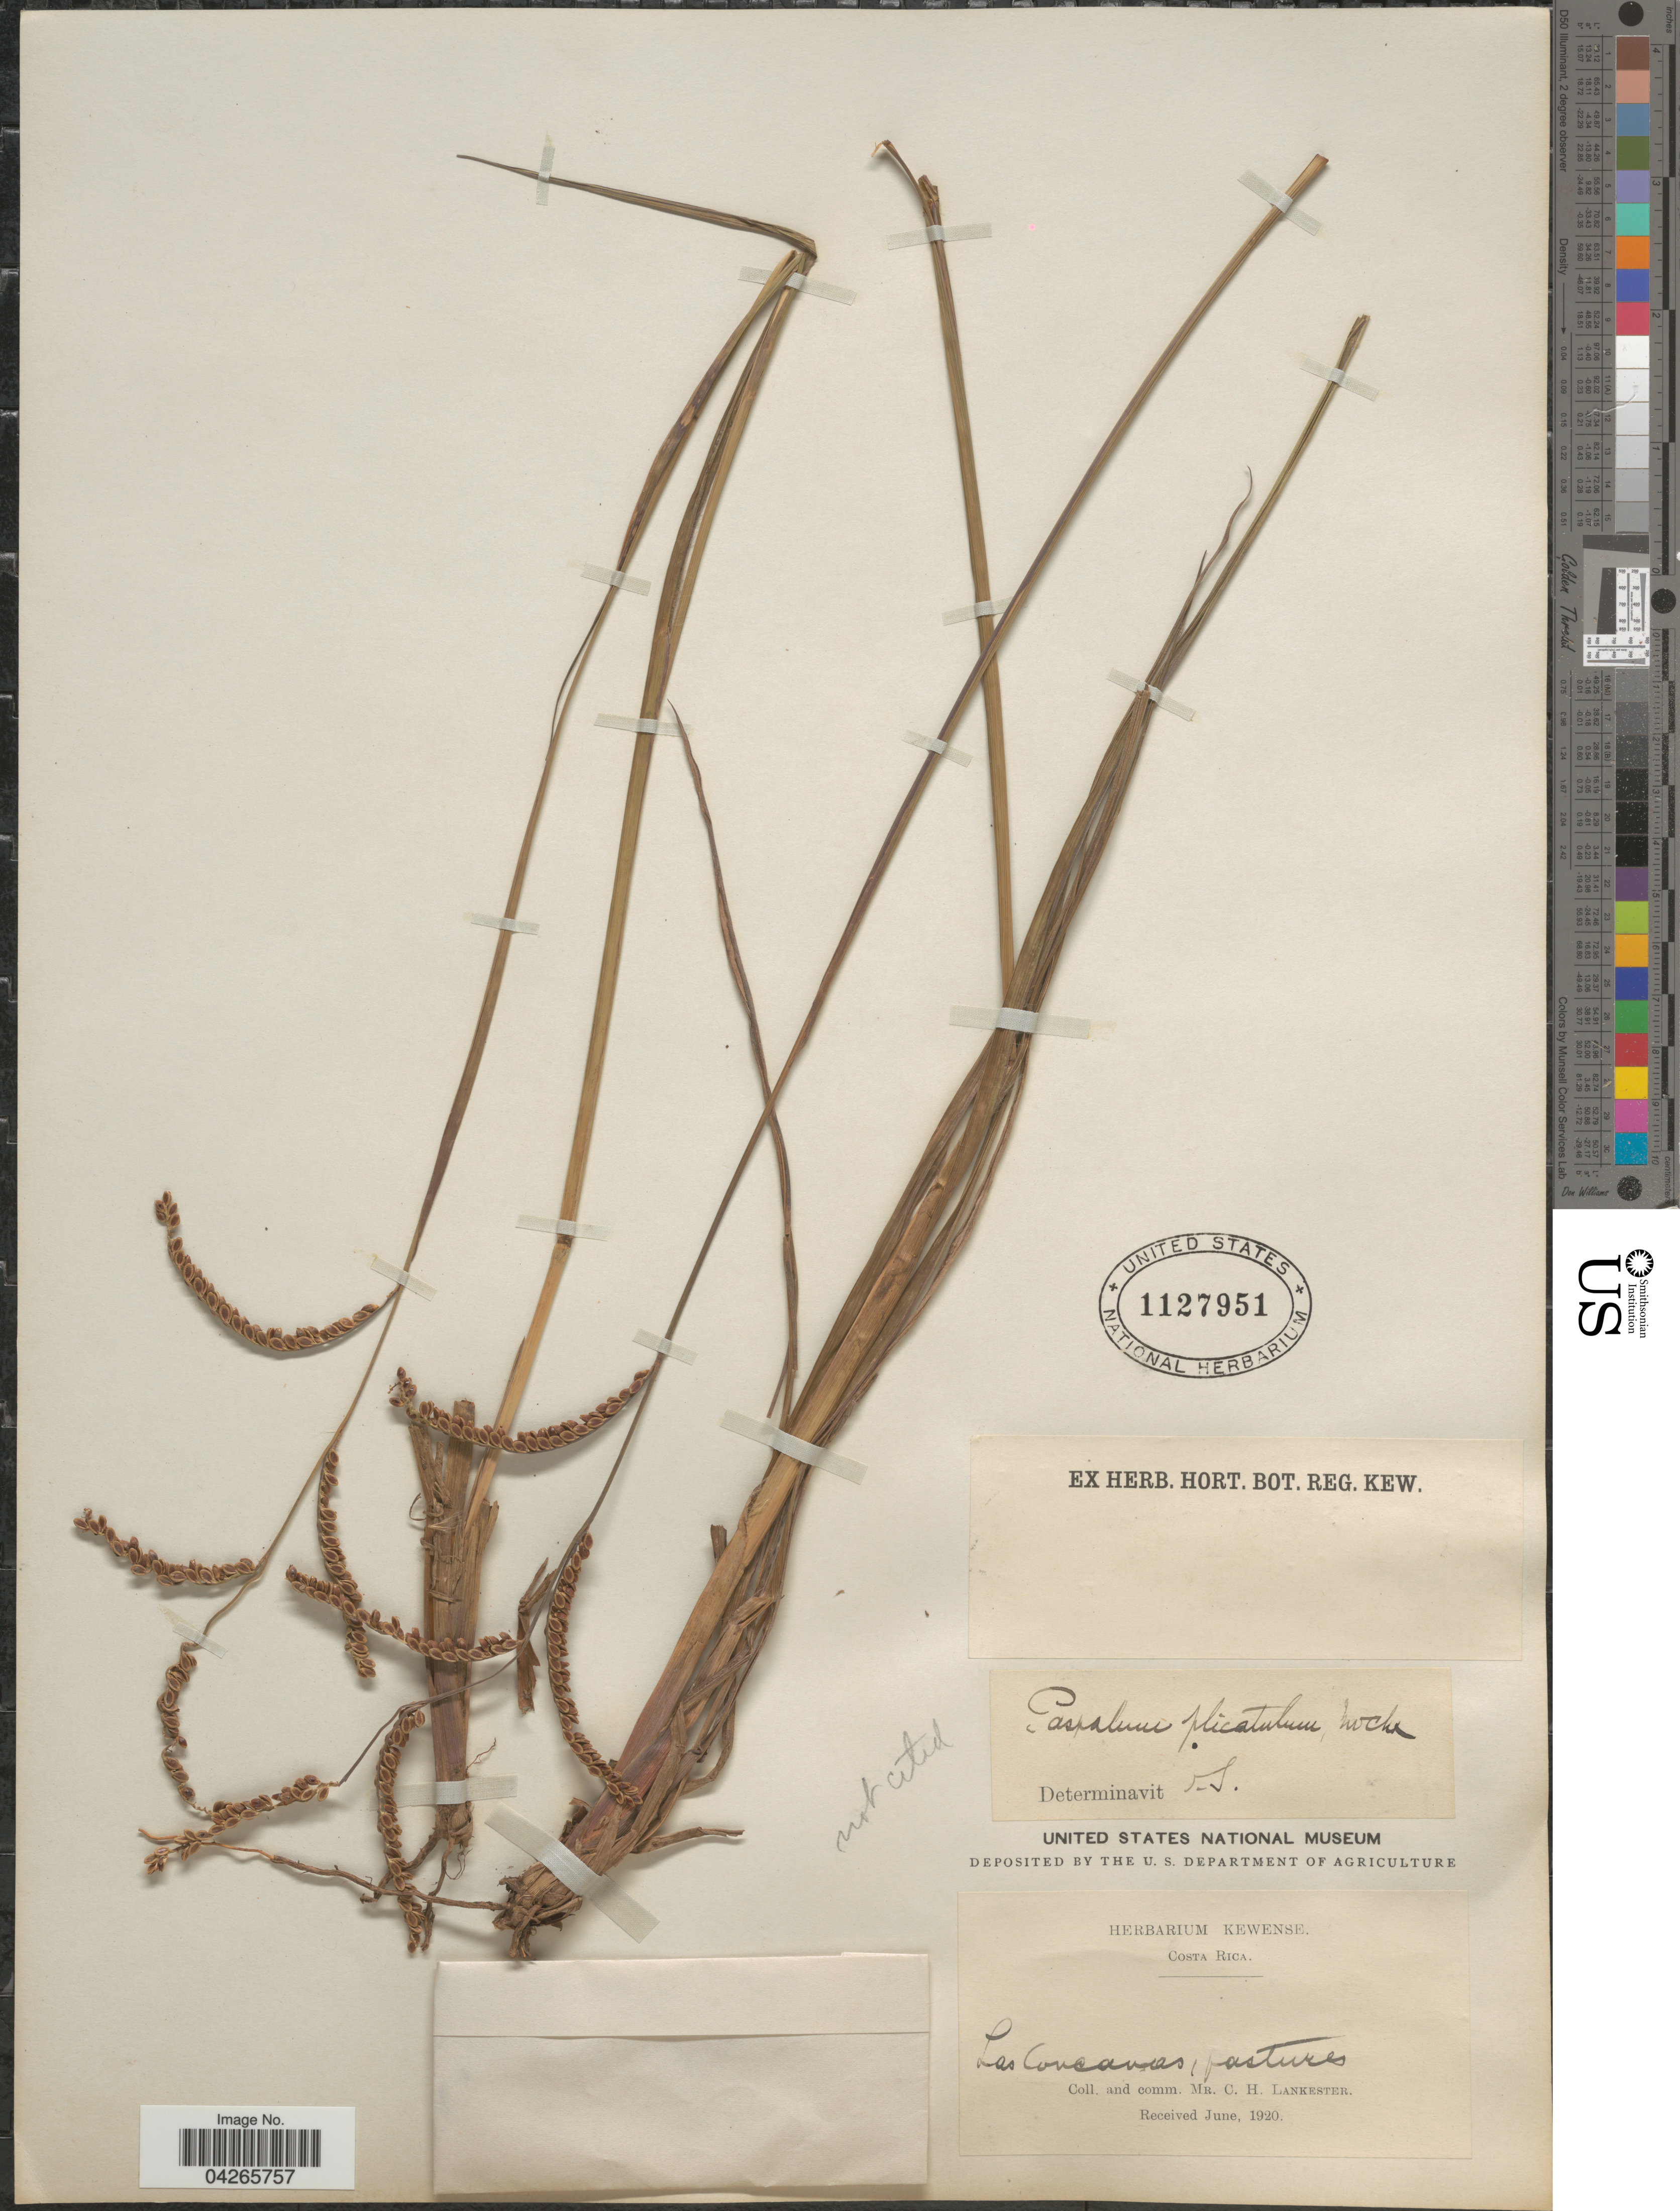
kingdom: Plantae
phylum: Tracheophyta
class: Liliopsida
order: Poales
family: Poaceae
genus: Paspalum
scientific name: Paspalum plicatulum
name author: Michx.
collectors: C. H. Lankester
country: Costa Rica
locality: Las Concavas, pastures.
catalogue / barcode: US 1127951